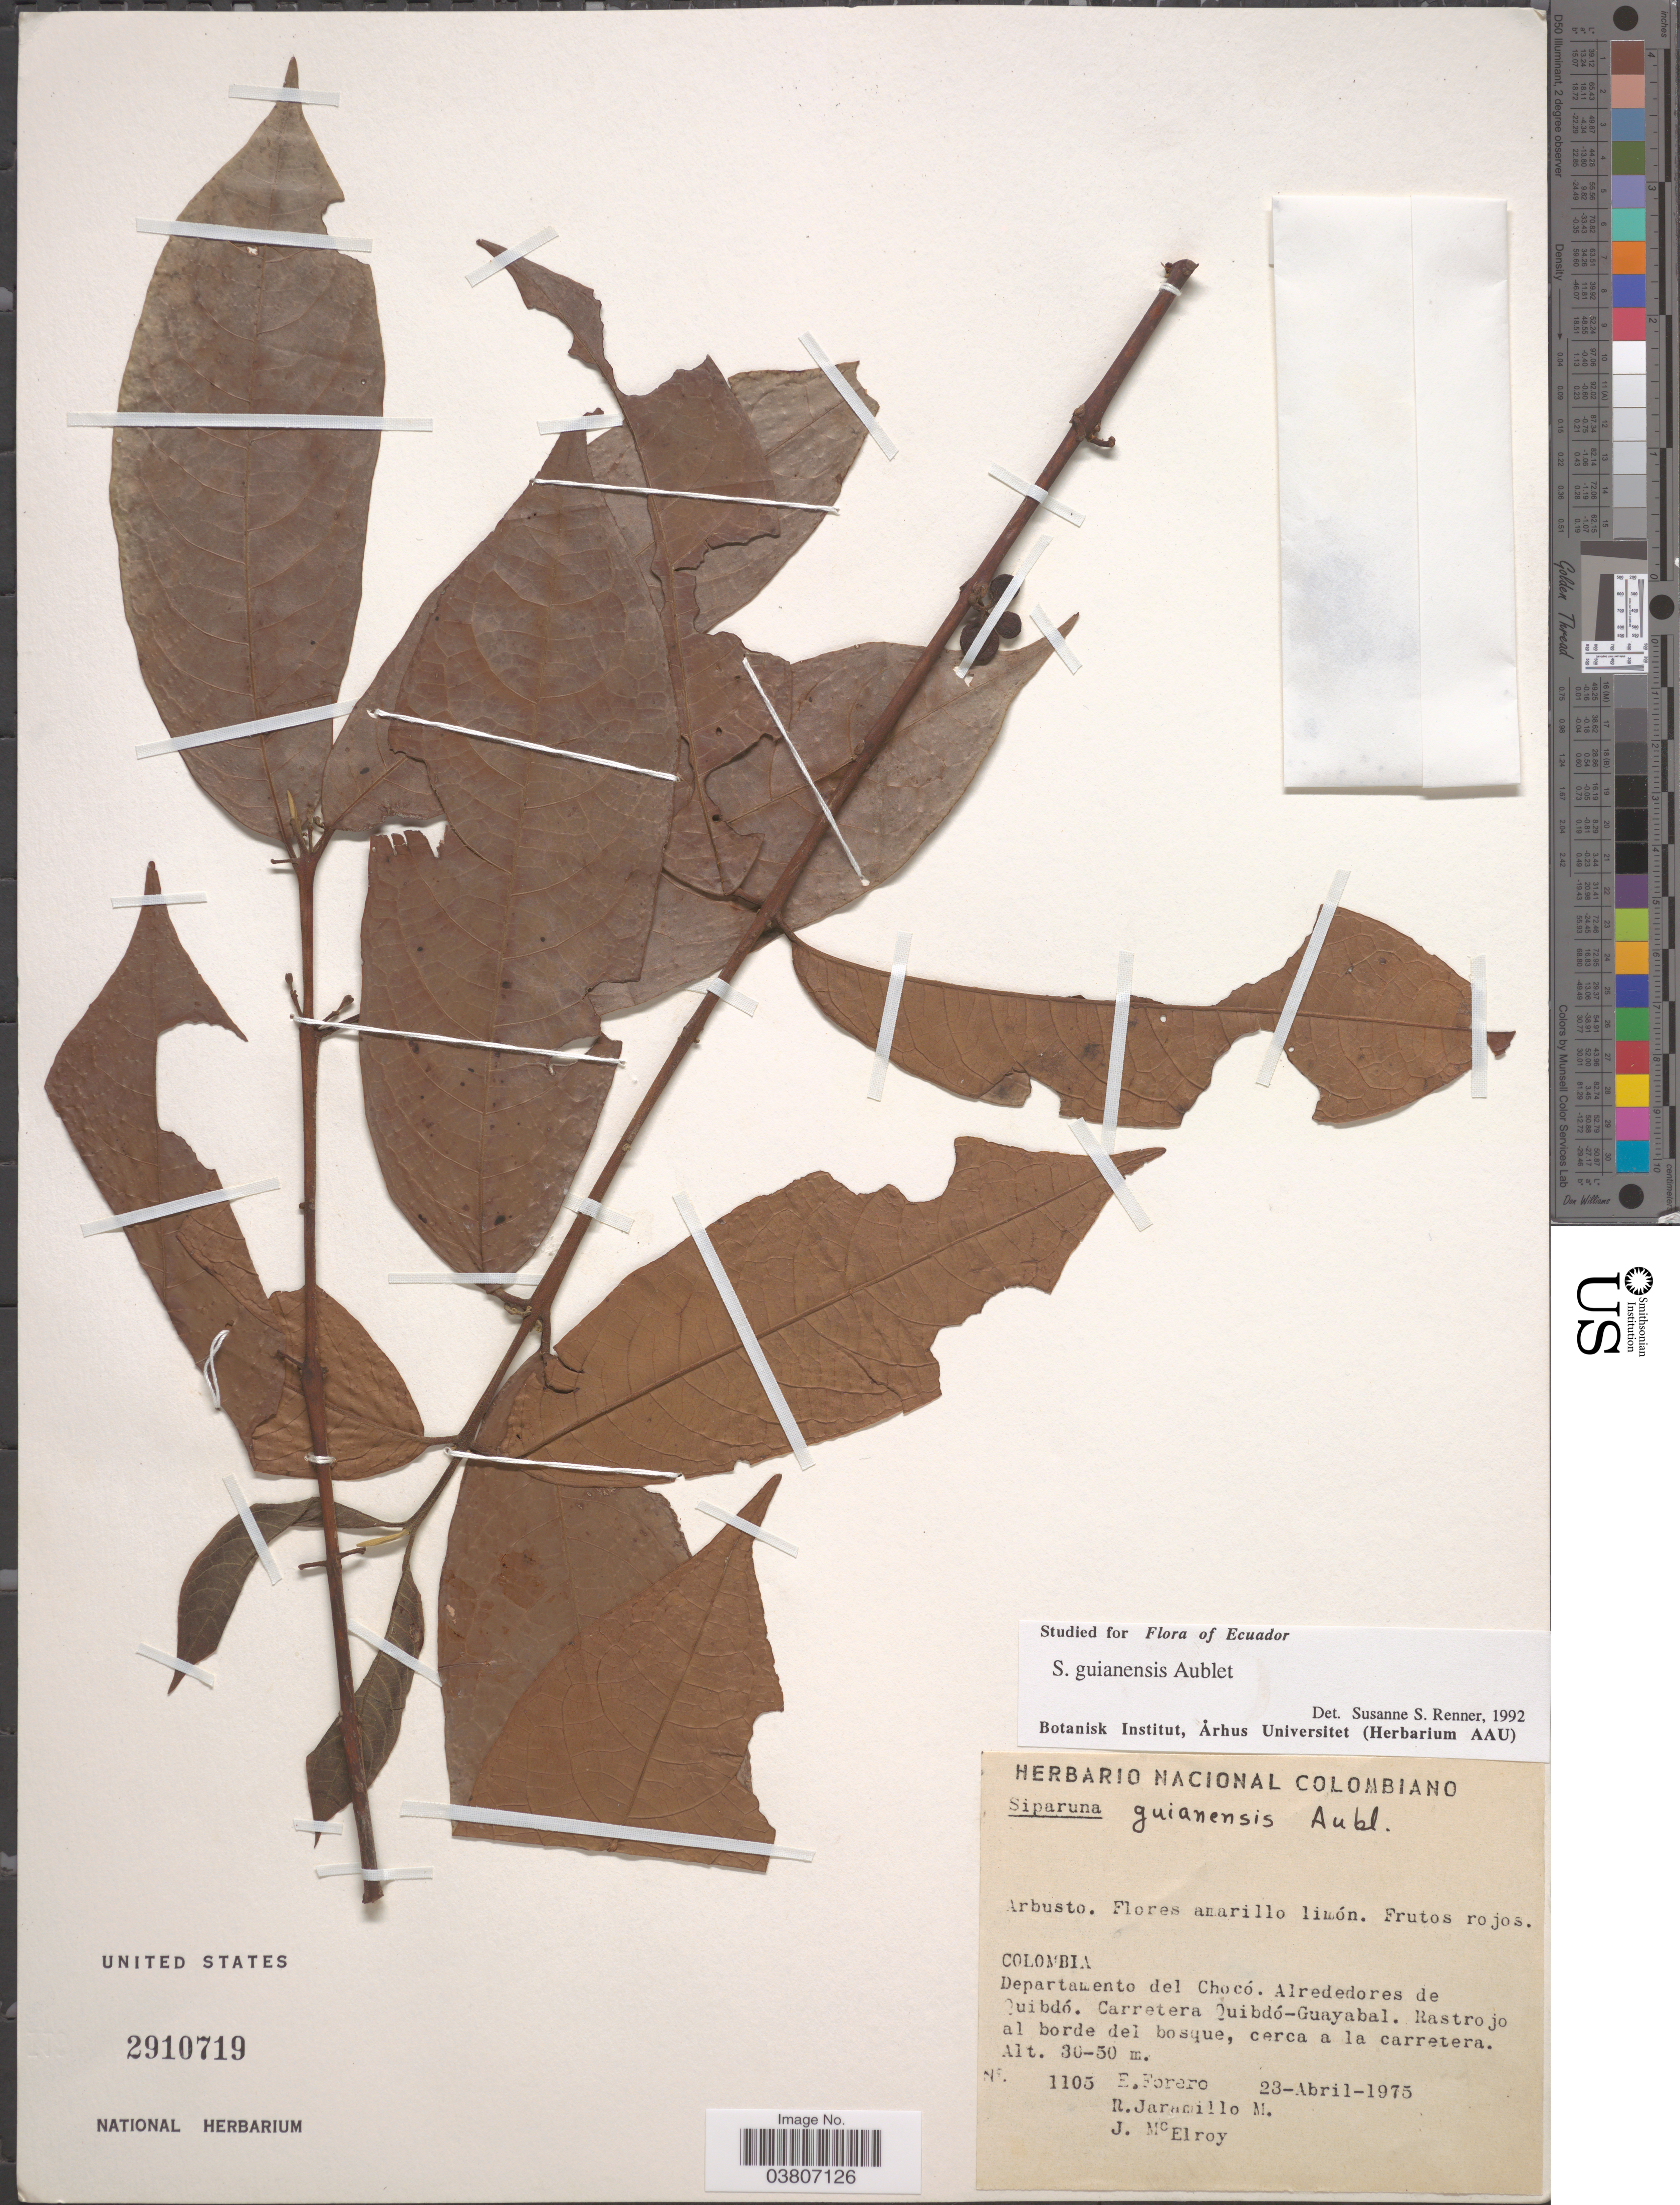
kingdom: Plantae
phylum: Tracheophyta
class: Magnoliopsida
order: Laurales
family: Siparunaceae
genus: Siparuna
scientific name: Siparuna guianensis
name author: Aubl.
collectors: E. Forero, R. Jaramillo M. & J. B. McElroy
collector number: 1105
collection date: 1975-04-23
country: Colombia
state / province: Chocó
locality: Departamento del Chocó. Alrededores de Quibdó. Carretera Quibdó-Guayabal. Rastrojo al borde del bosque, cerca a la carretera.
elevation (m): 30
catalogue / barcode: US 2910719